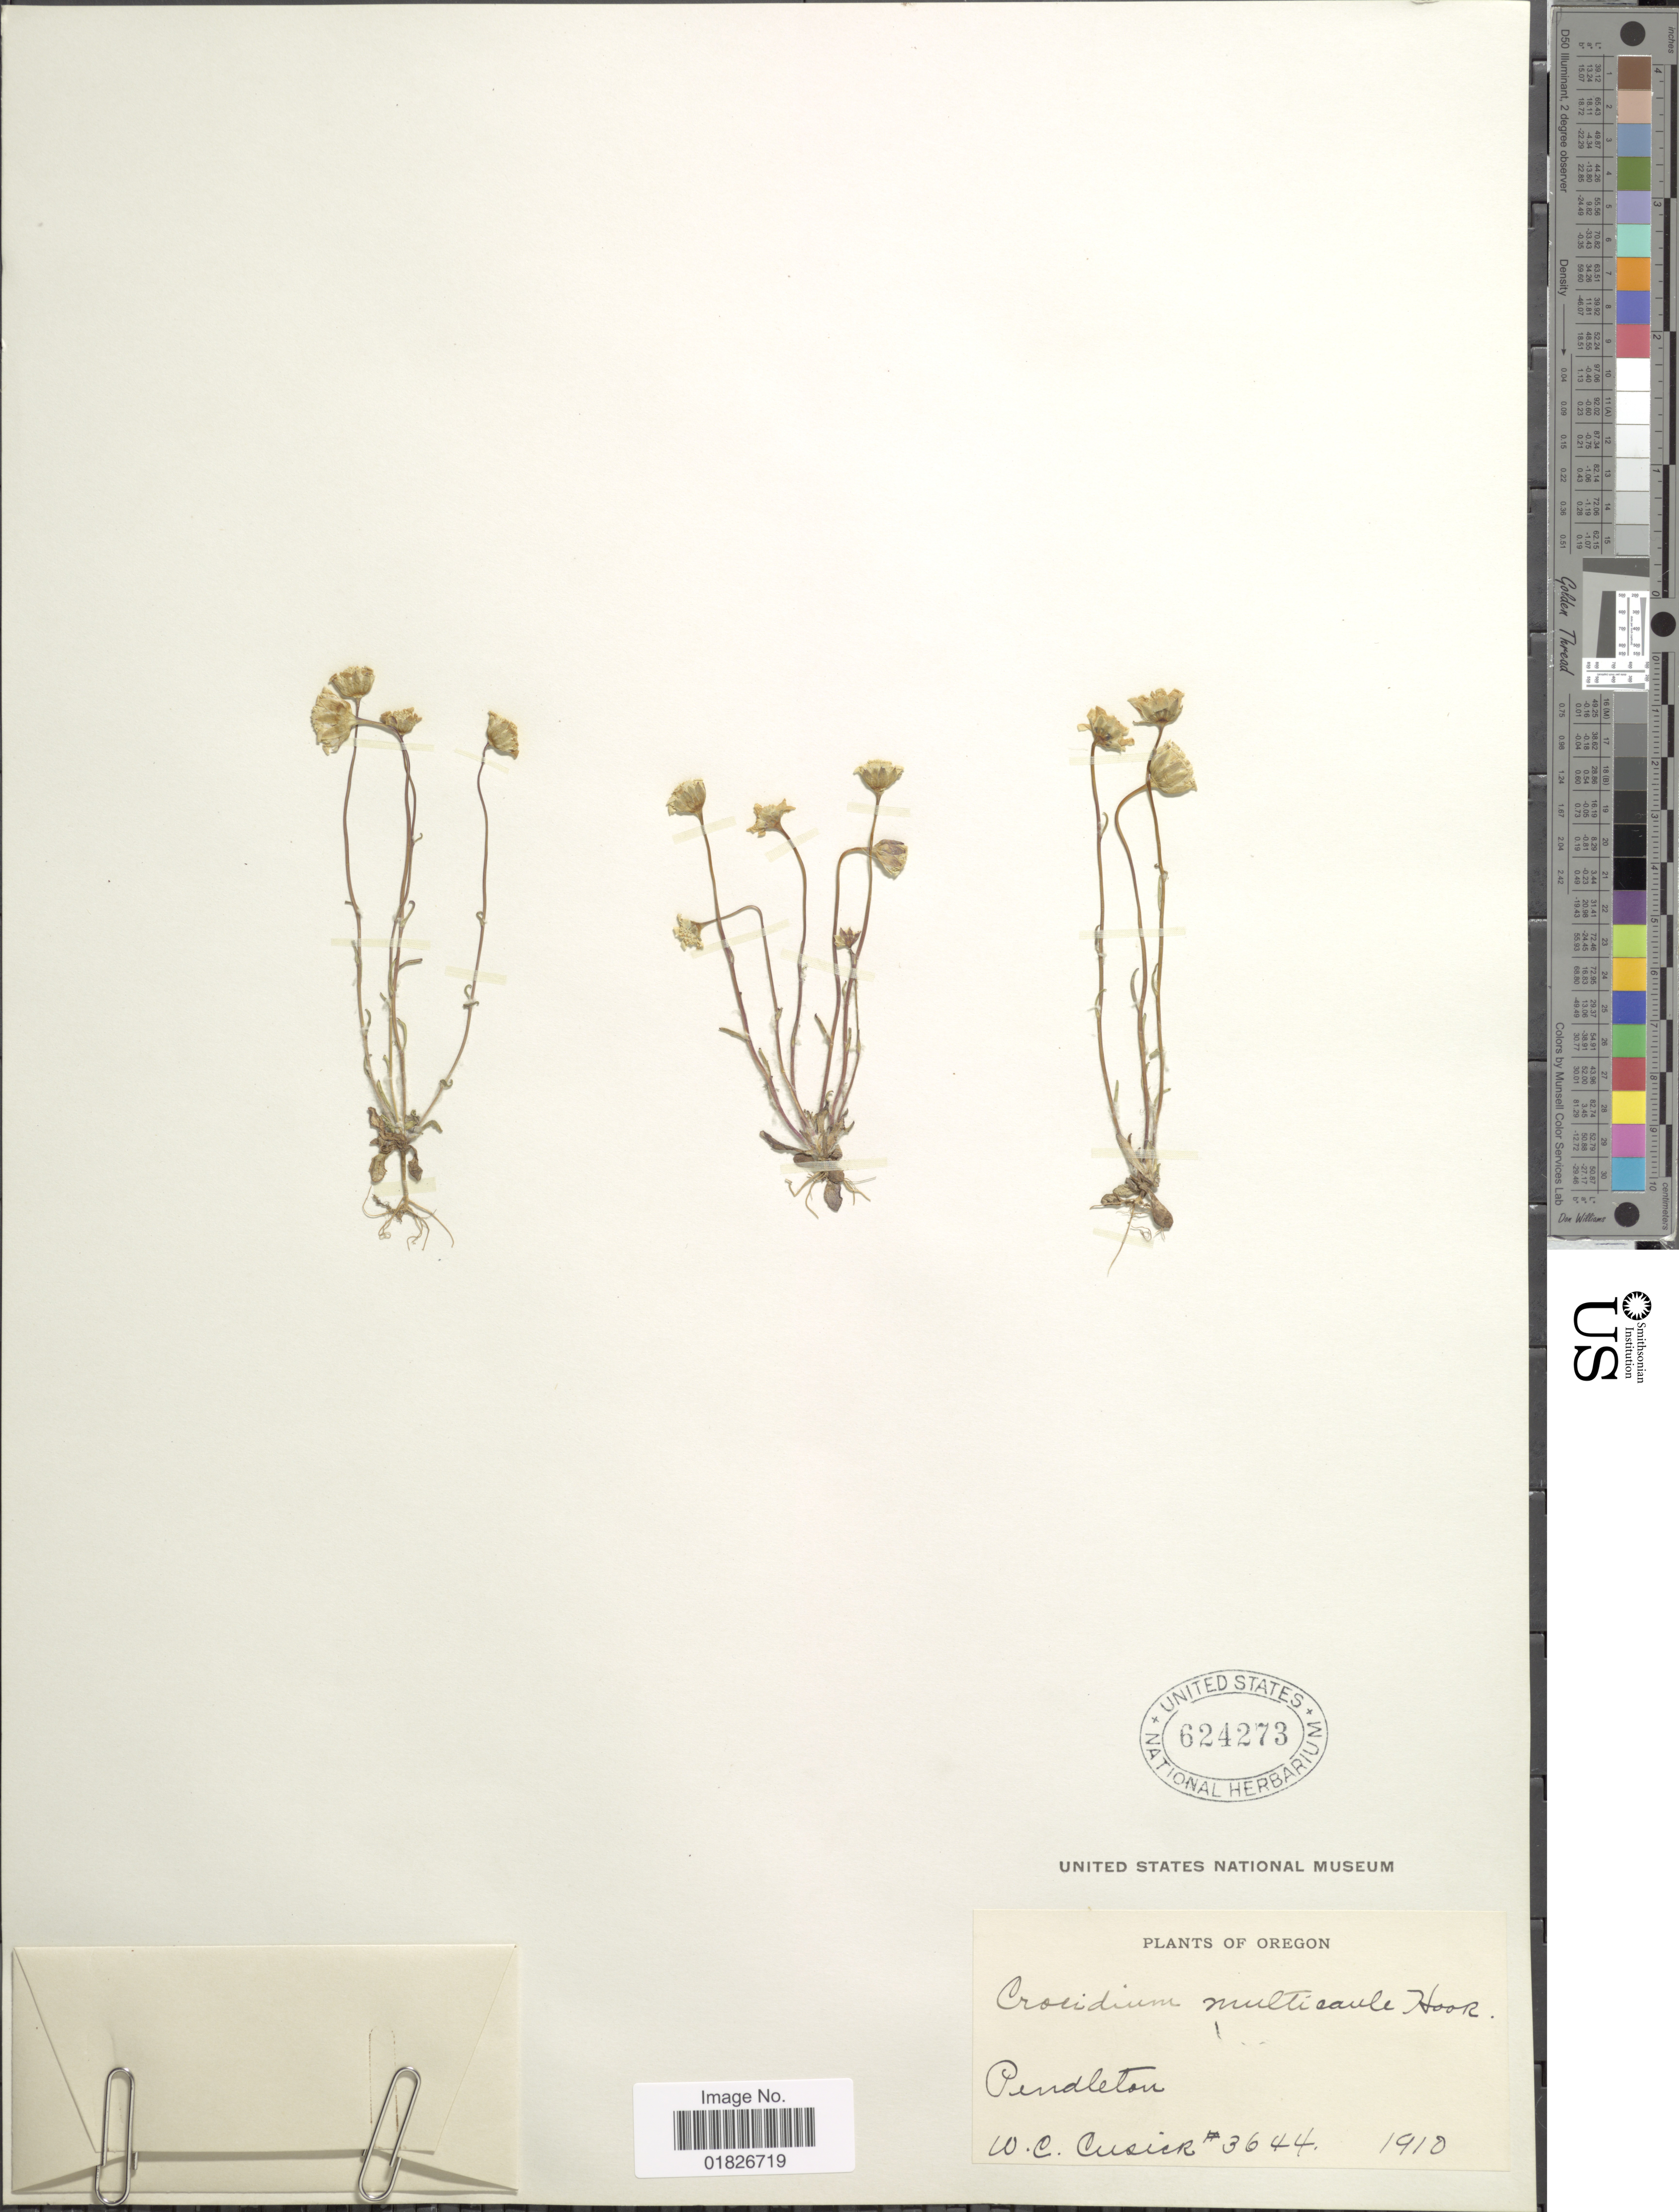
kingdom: Plantae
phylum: Tracheophyta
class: Magnoliopsida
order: Asterales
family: Asteraceae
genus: Crocidium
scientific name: Crocidium multicaule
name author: Hook.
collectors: W. C. Cusick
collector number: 3644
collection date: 1910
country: United States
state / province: Oregon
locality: Pendleton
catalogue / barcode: US 624273